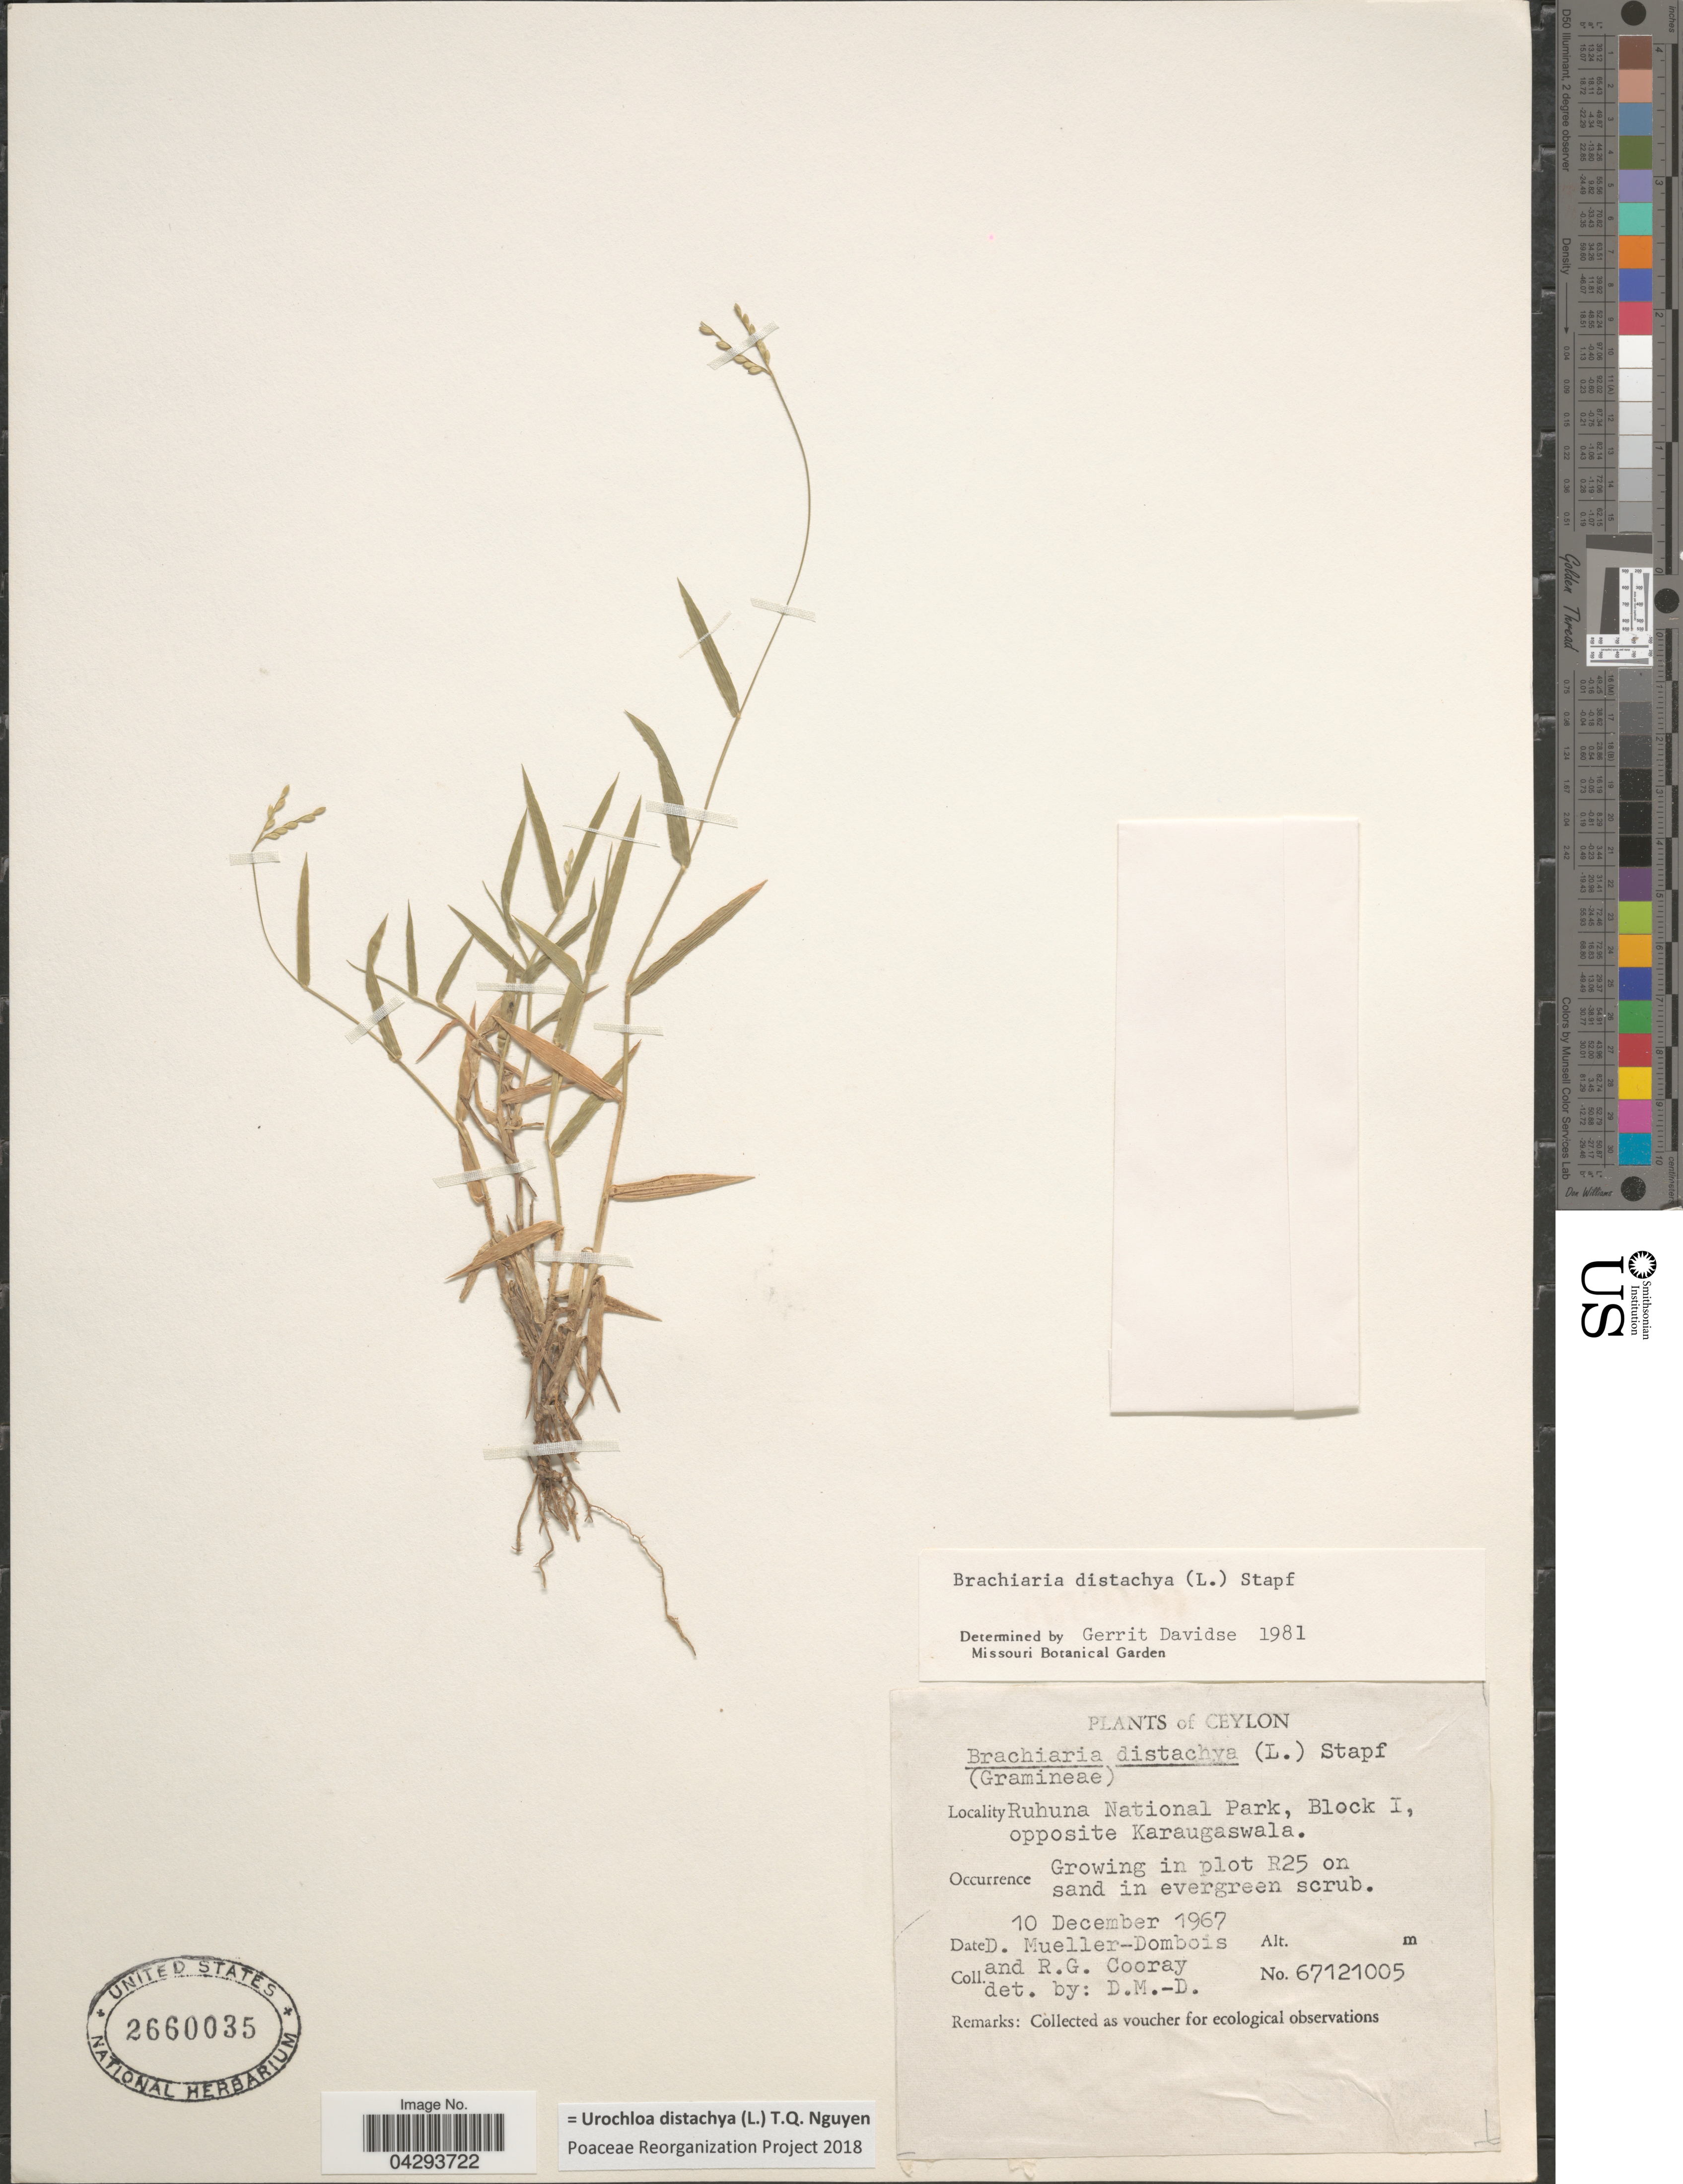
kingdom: Plantae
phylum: Tracheophyta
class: Liliopsida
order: Poales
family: Poaceae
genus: Urochloa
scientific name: Urochloa distachya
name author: (L.) T.Q. Nguyen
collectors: D. Meuller-Dombois & R. Cooray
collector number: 67121005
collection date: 1967-12-10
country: Sri Lanka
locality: Ceylon. Ruhuna National Park, Block I, opposite Karaugaswala. Growing in plot R25 on sand in evergreen scrub.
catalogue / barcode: US 2660035